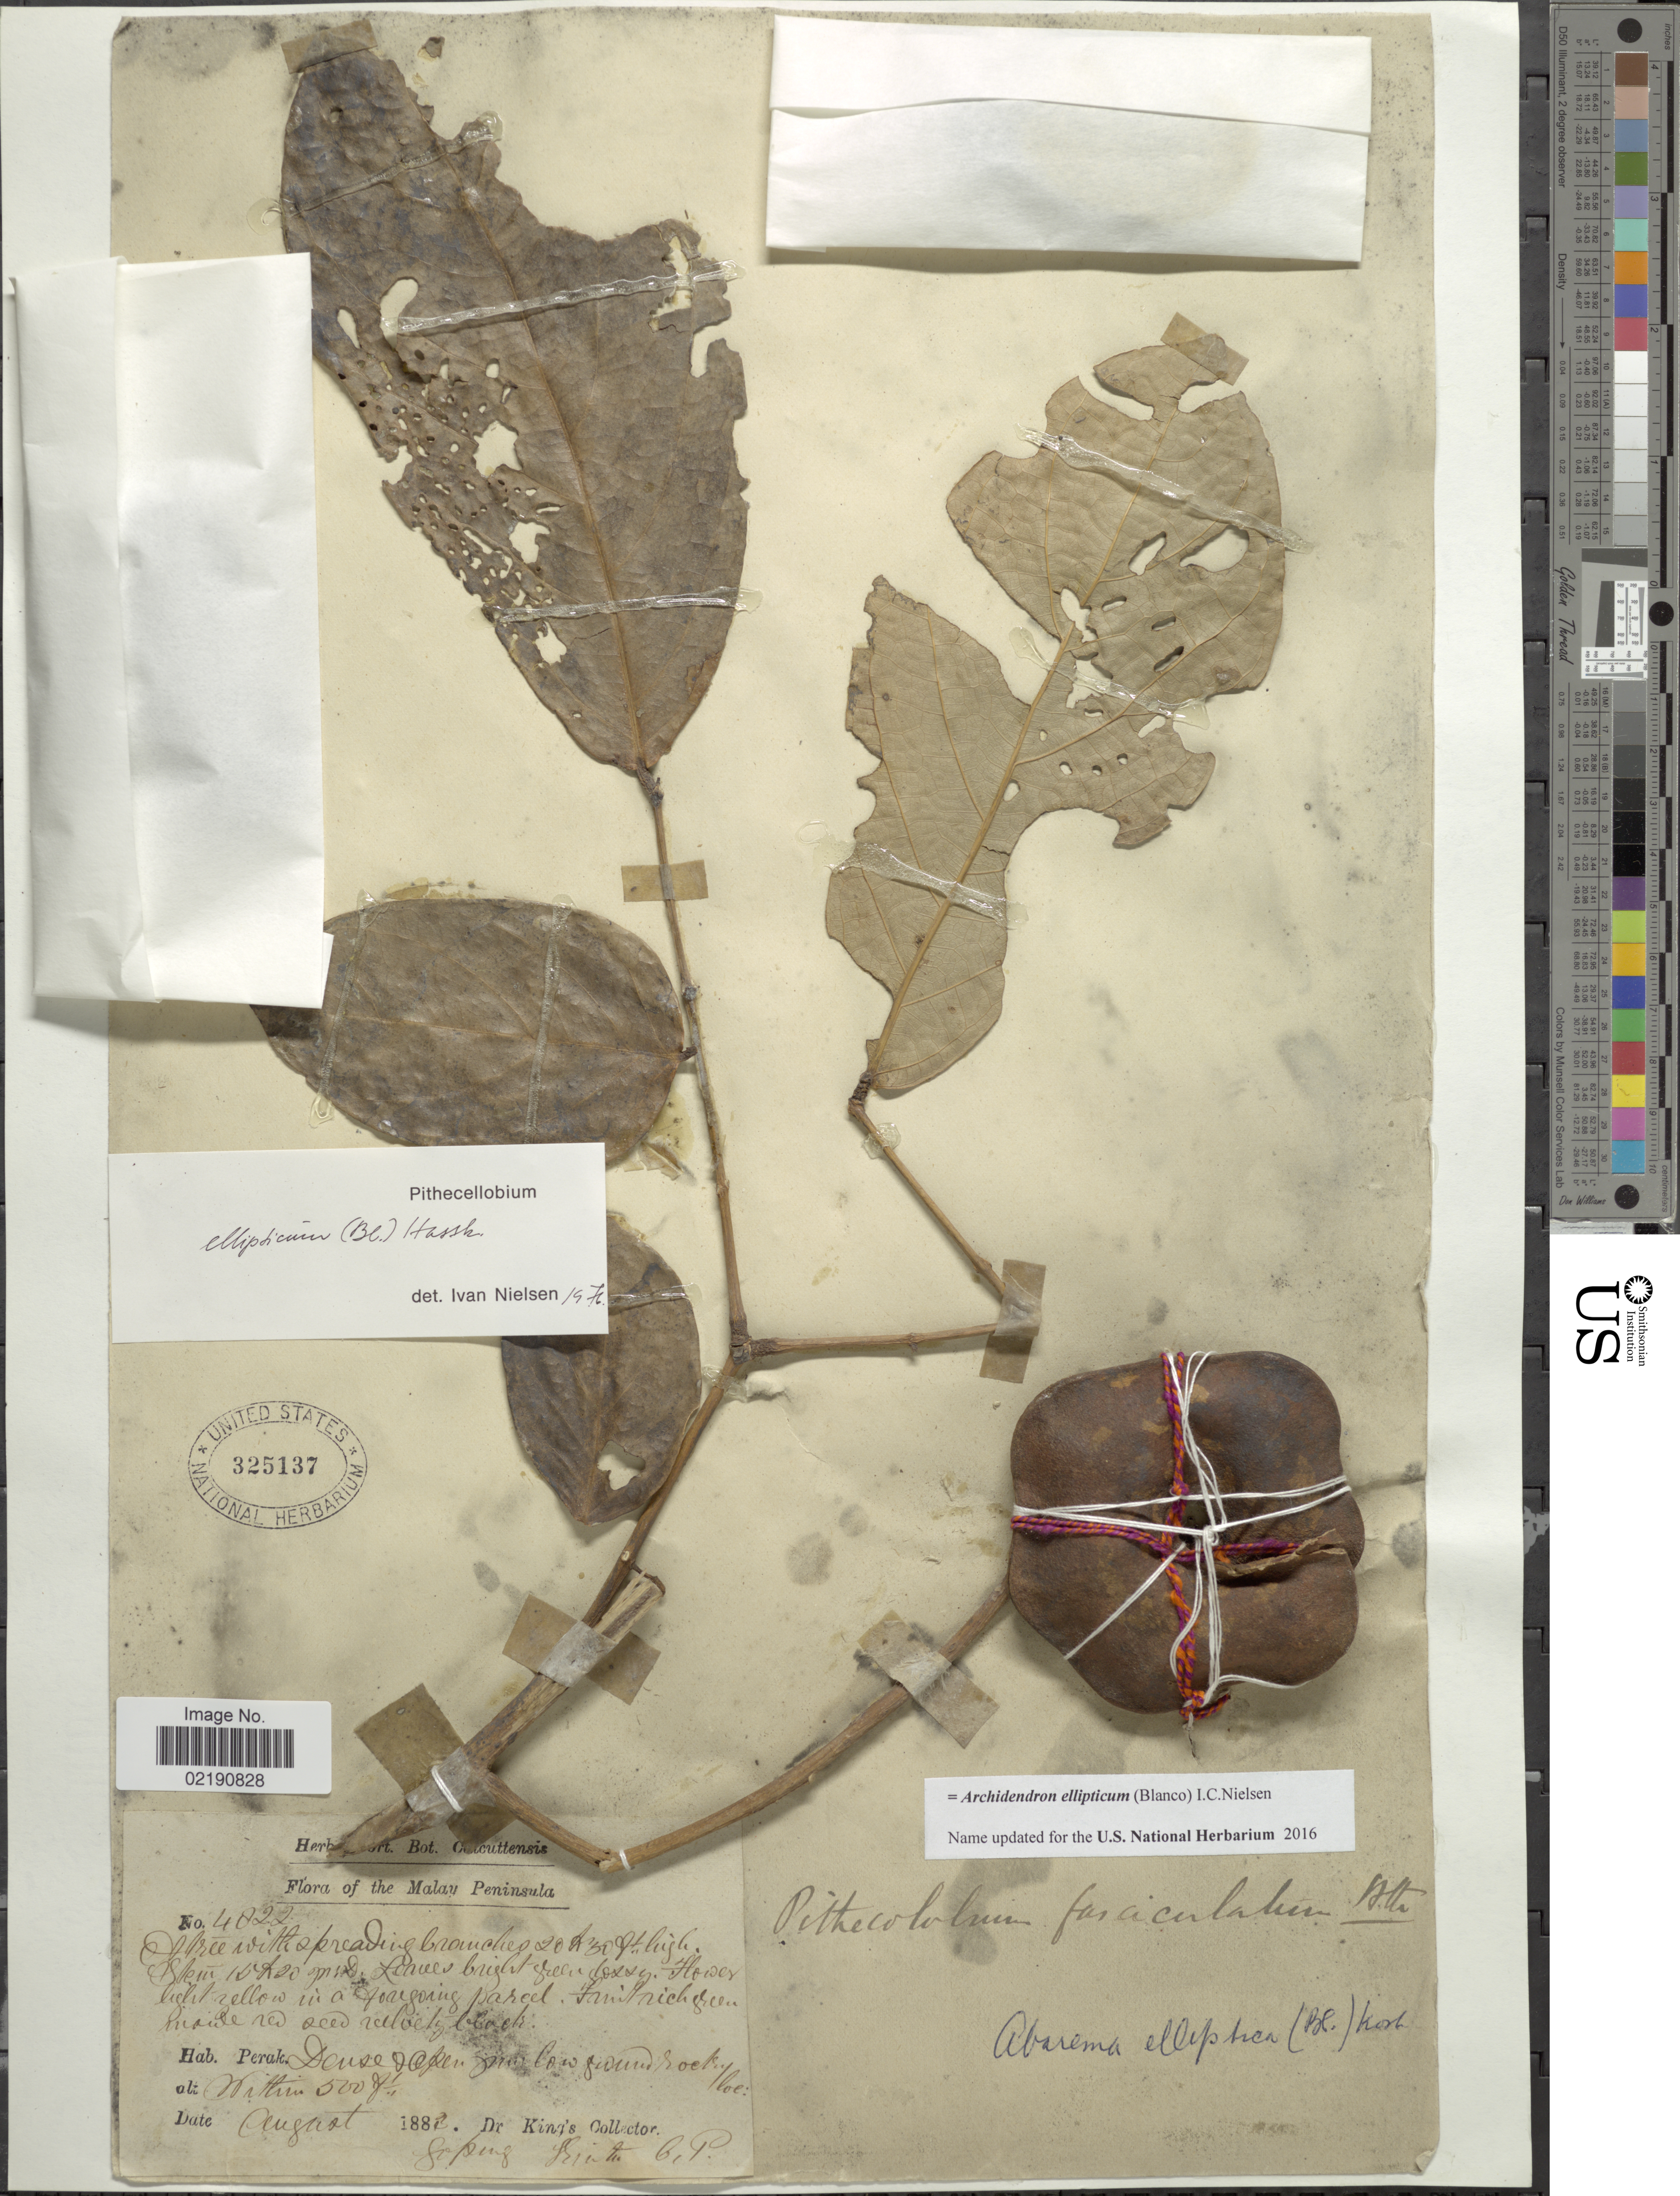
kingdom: Plantae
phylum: Tracheophyta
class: Magnoliopsida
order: Fabales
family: Fabaceae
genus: Archidendron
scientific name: Archidendron ellipticum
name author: (Blume) I.C. Nielsen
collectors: Dr. King's collector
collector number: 4822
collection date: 1882-08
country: Malaysia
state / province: Perak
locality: Malay Peninsula, Perak. Dense & open jun. low ground rocky loc. Gopeng Srinta C.P.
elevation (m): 152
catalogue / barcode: US 325137